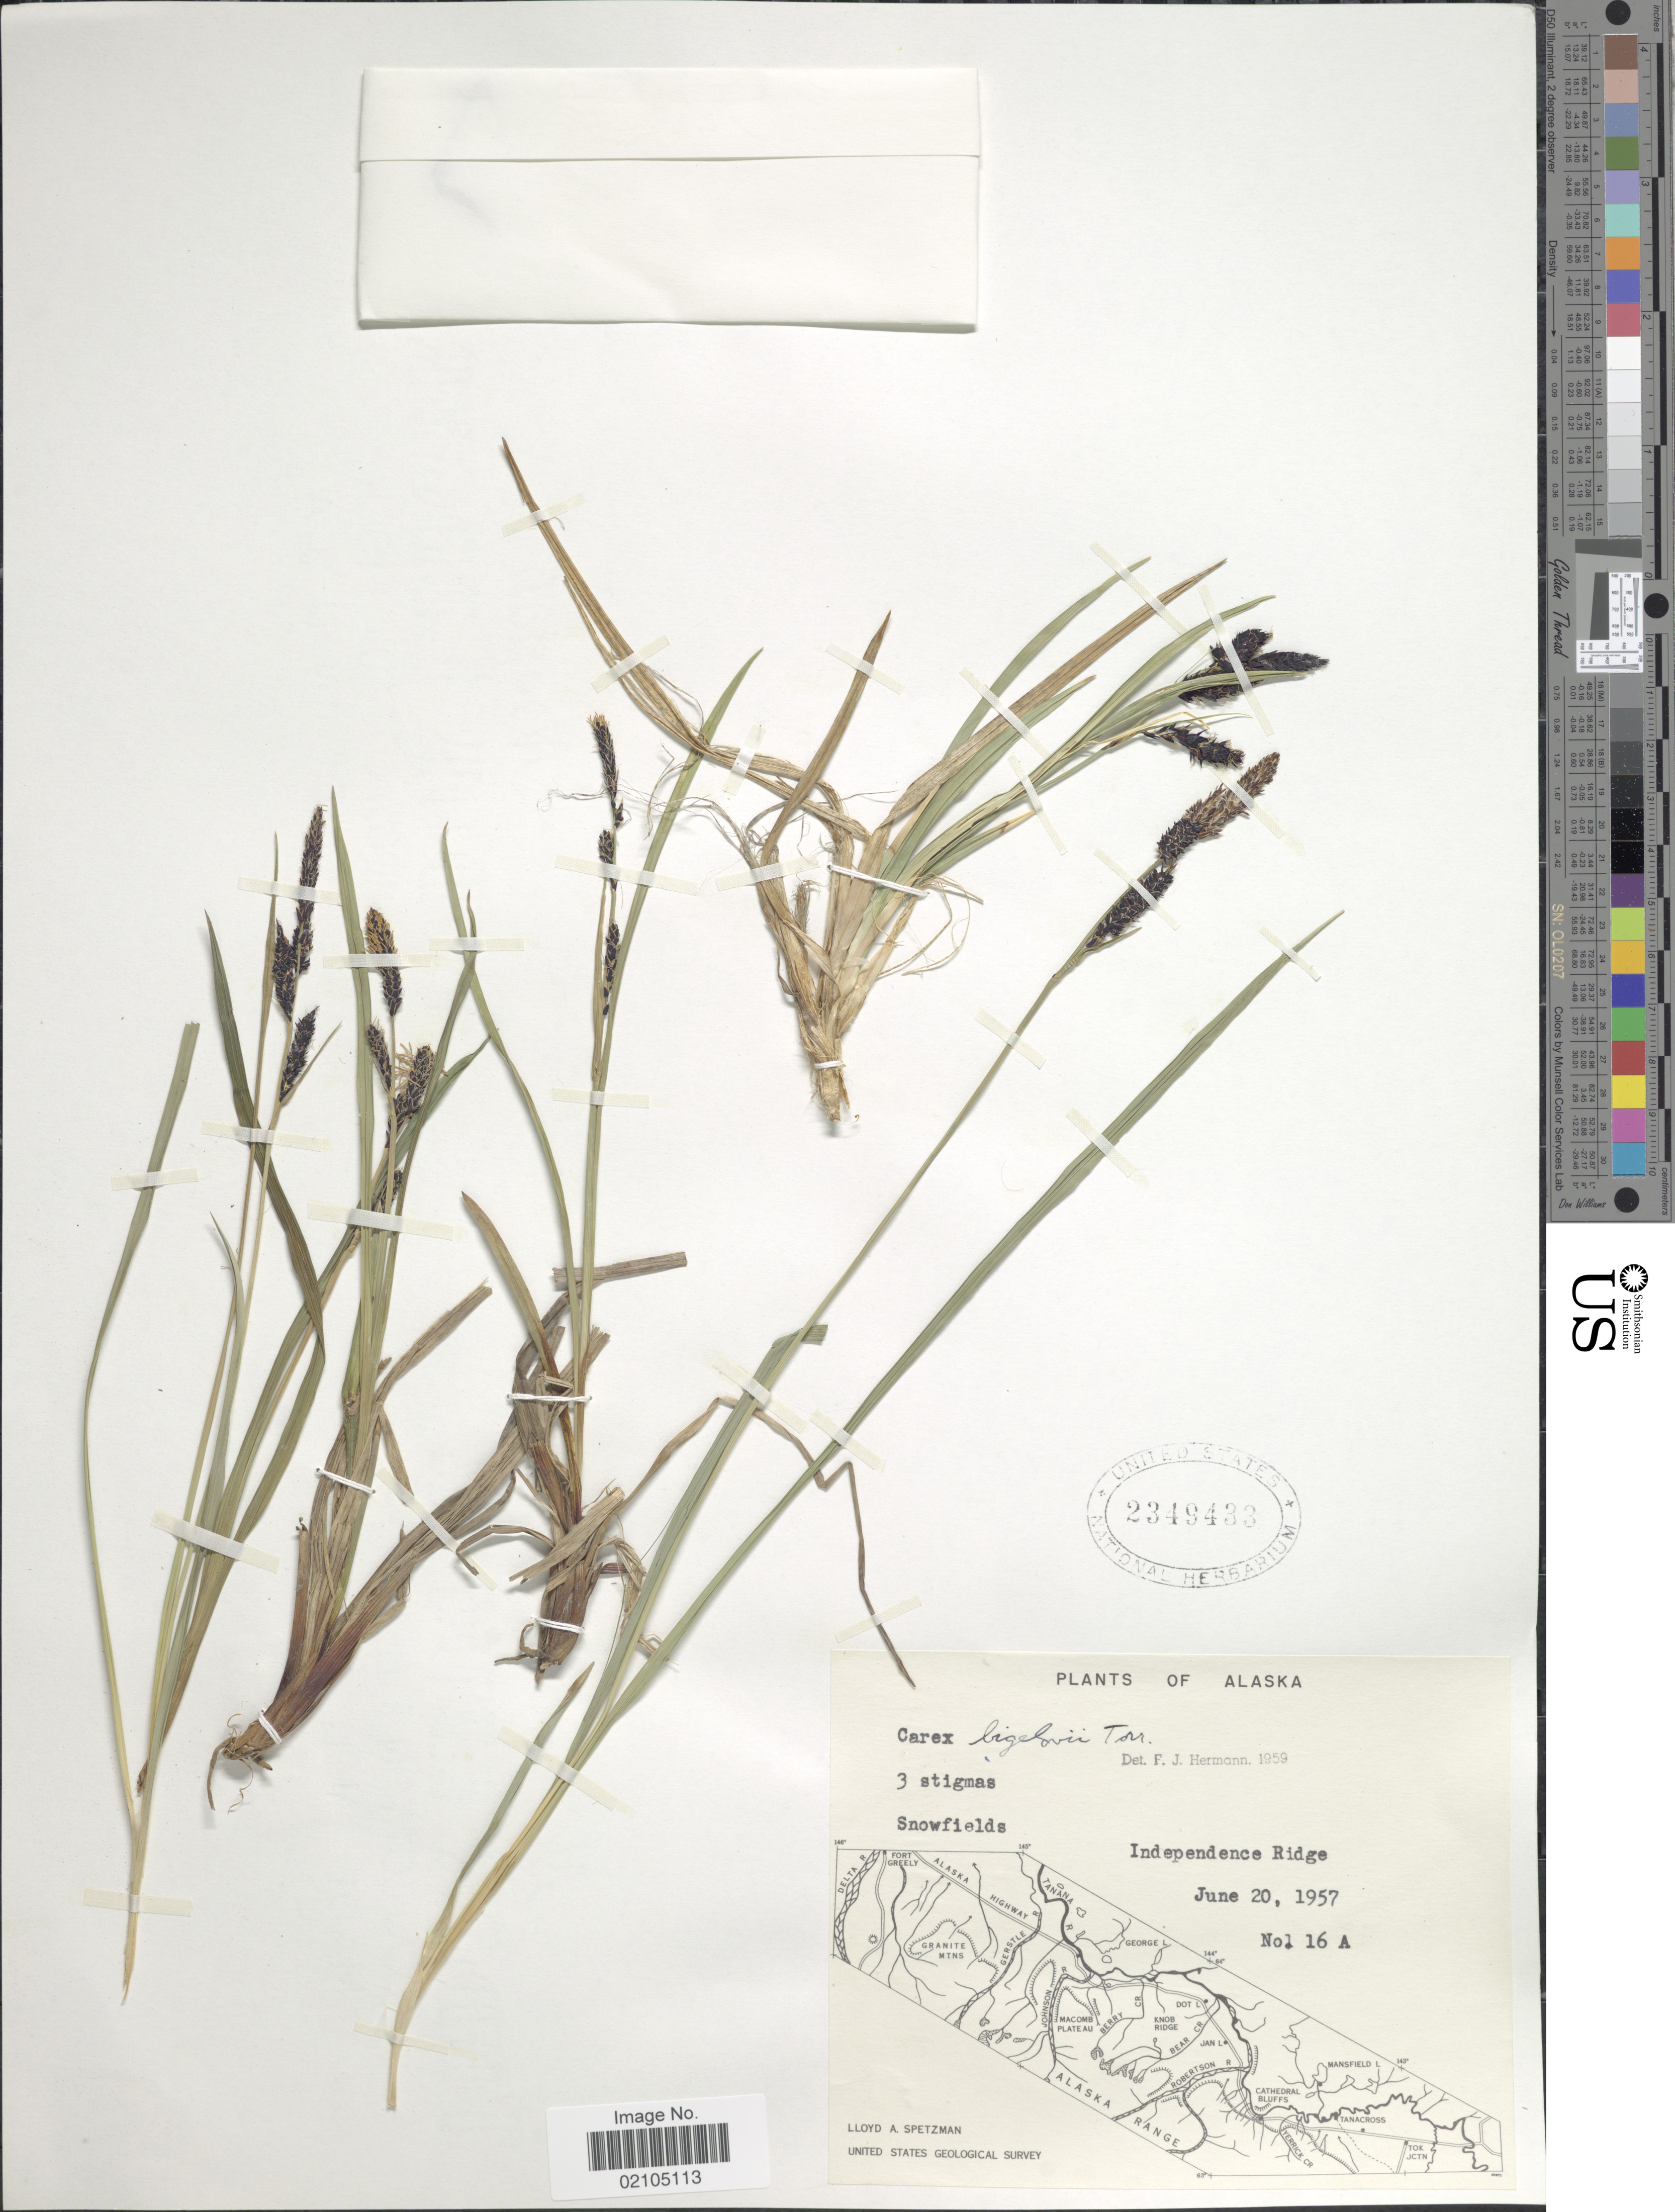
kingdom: Plantae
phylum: Tracheophyta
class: Liliopsida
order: Poales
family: Cyperaceae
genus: Carex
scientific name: Carex bigelowii subsp. lugens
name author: (Holm) T.V. Egorova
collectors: L. Spetzman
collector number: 16A*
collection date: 1957-06-20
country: United States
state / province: Alaska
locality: Snowfields. Independence Ridge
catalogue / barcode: US 2349433